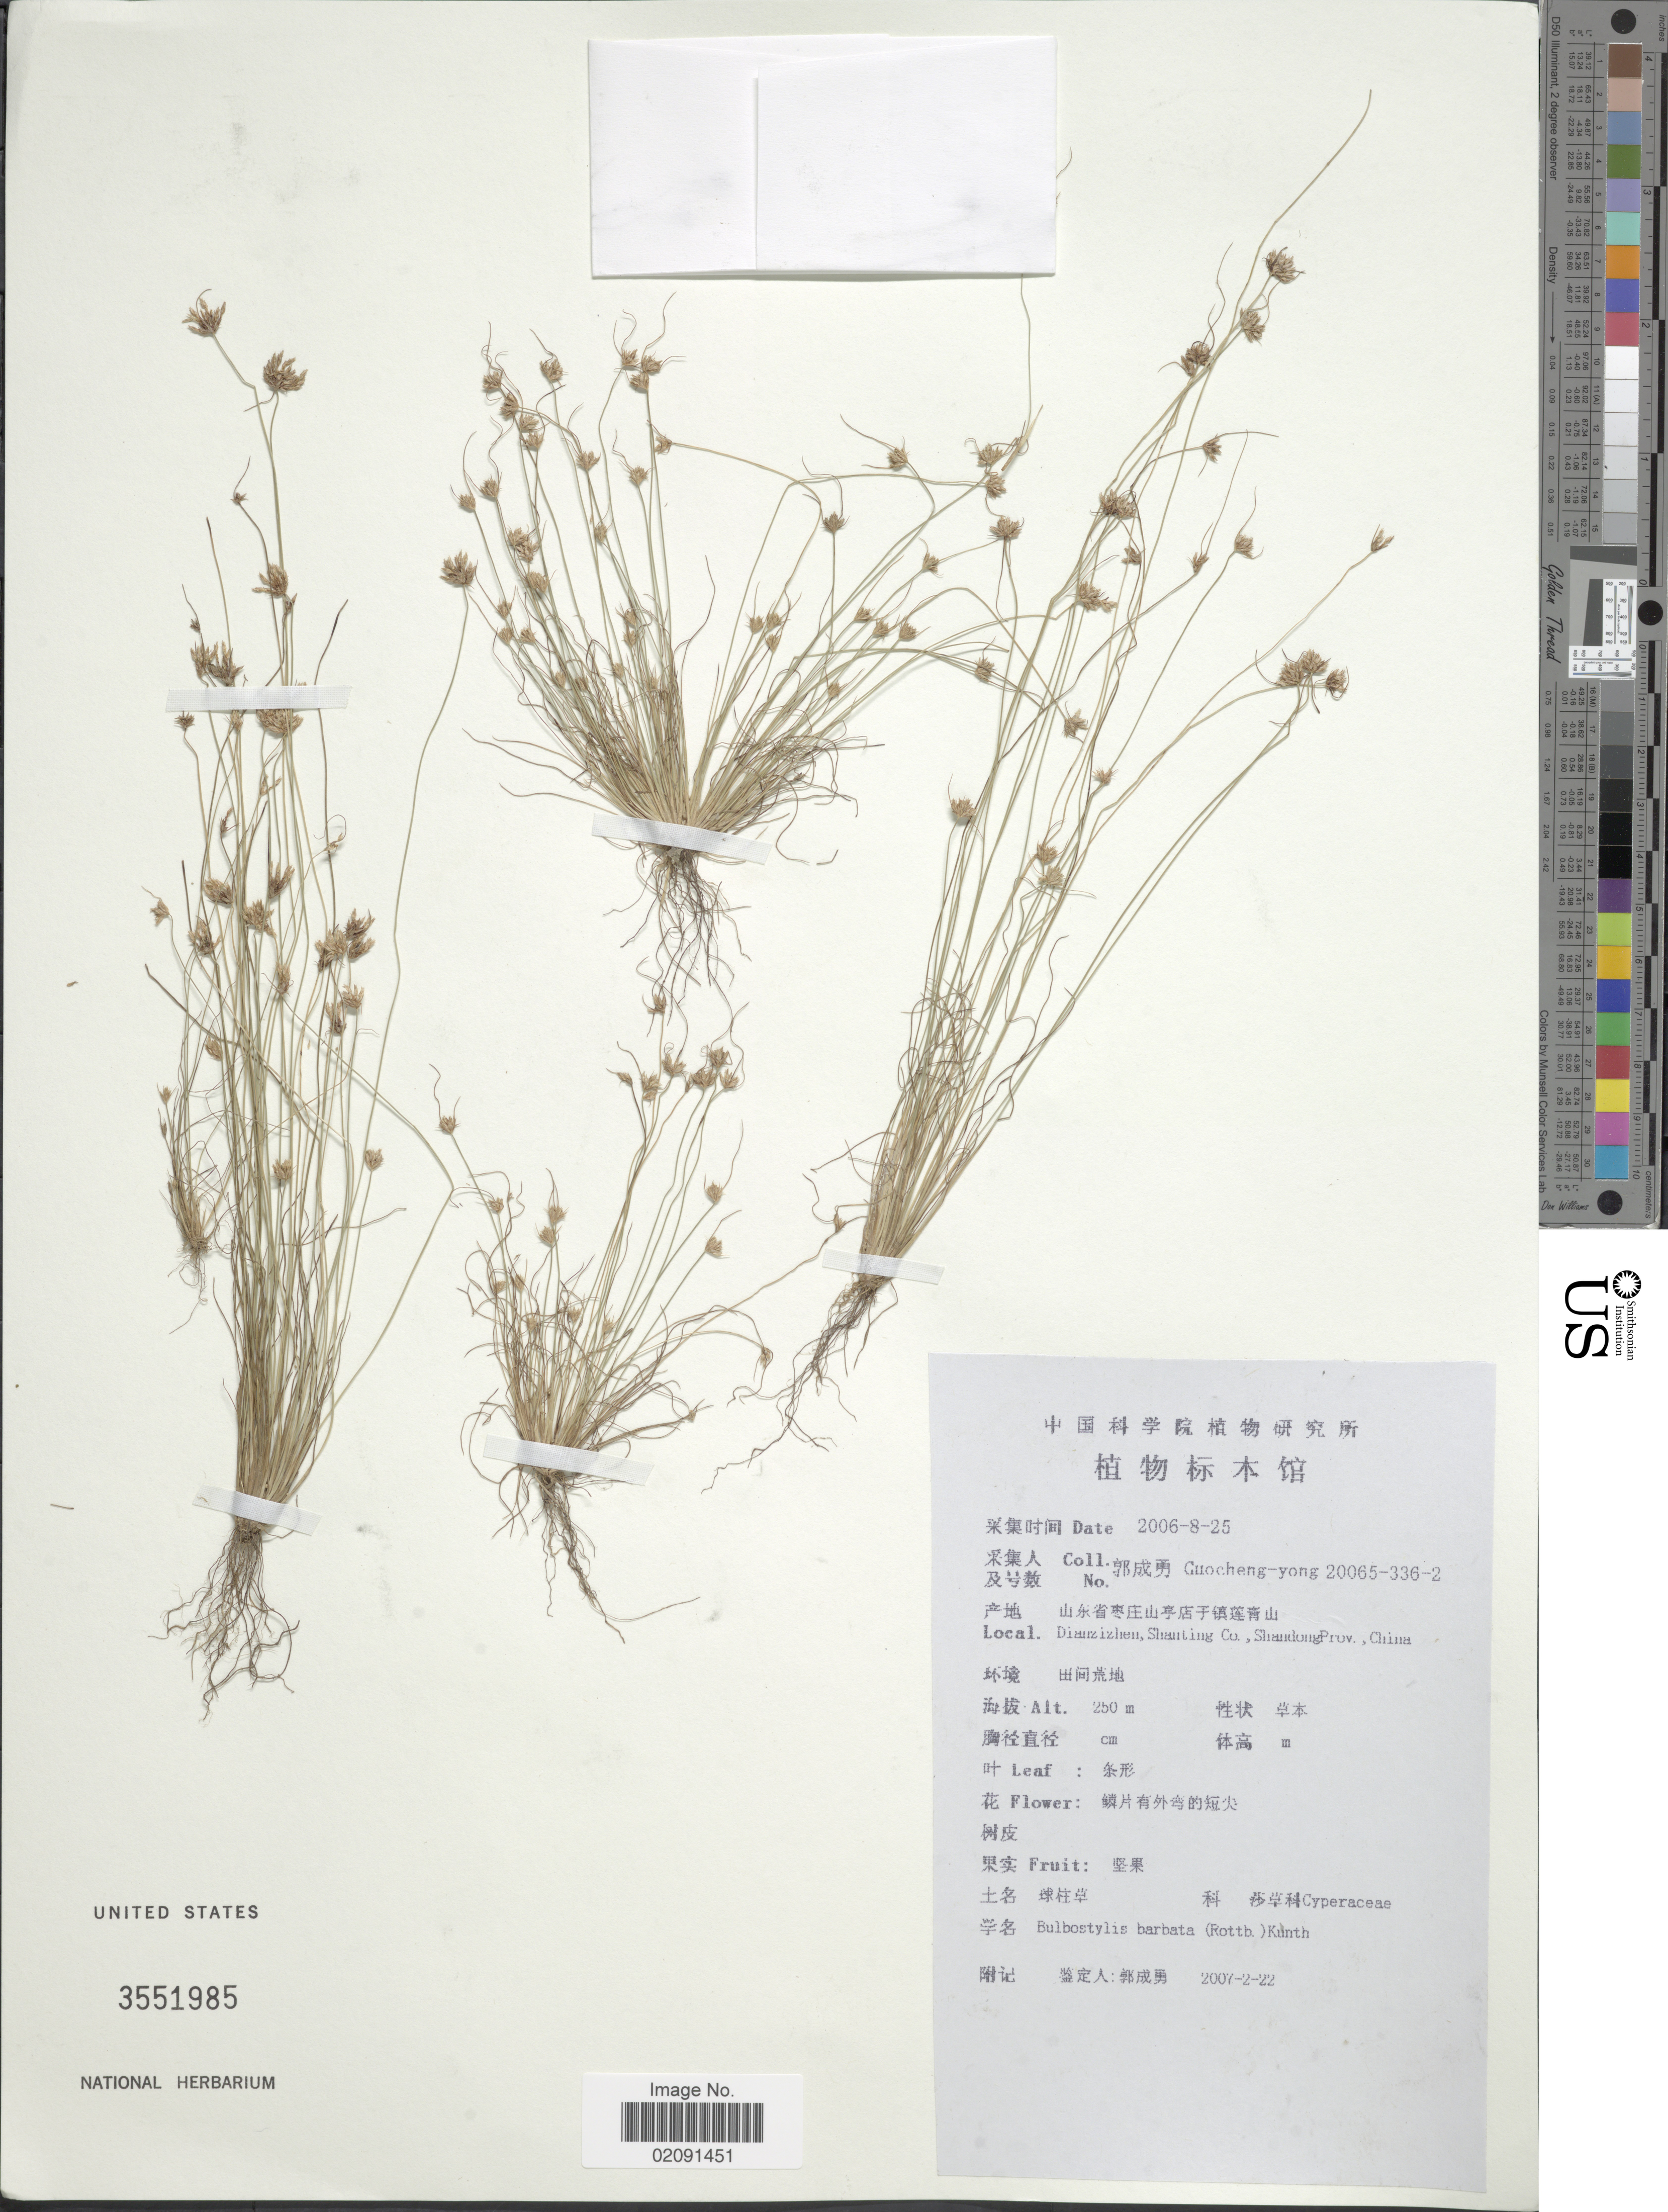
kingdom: Plantae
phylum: Tracheophyta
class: Liliopsida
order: Poales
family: Cyperaceae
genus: Bulbostylis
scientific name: Bulbostylis barbata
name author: (Rottb.) C.B. Clarke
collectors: Guo cheng-yong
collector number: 200653362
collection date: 2006-08-25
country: China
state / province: Shandong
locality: Dianzizhen, Shanting Co.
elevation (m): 250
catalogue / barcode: US 3551985